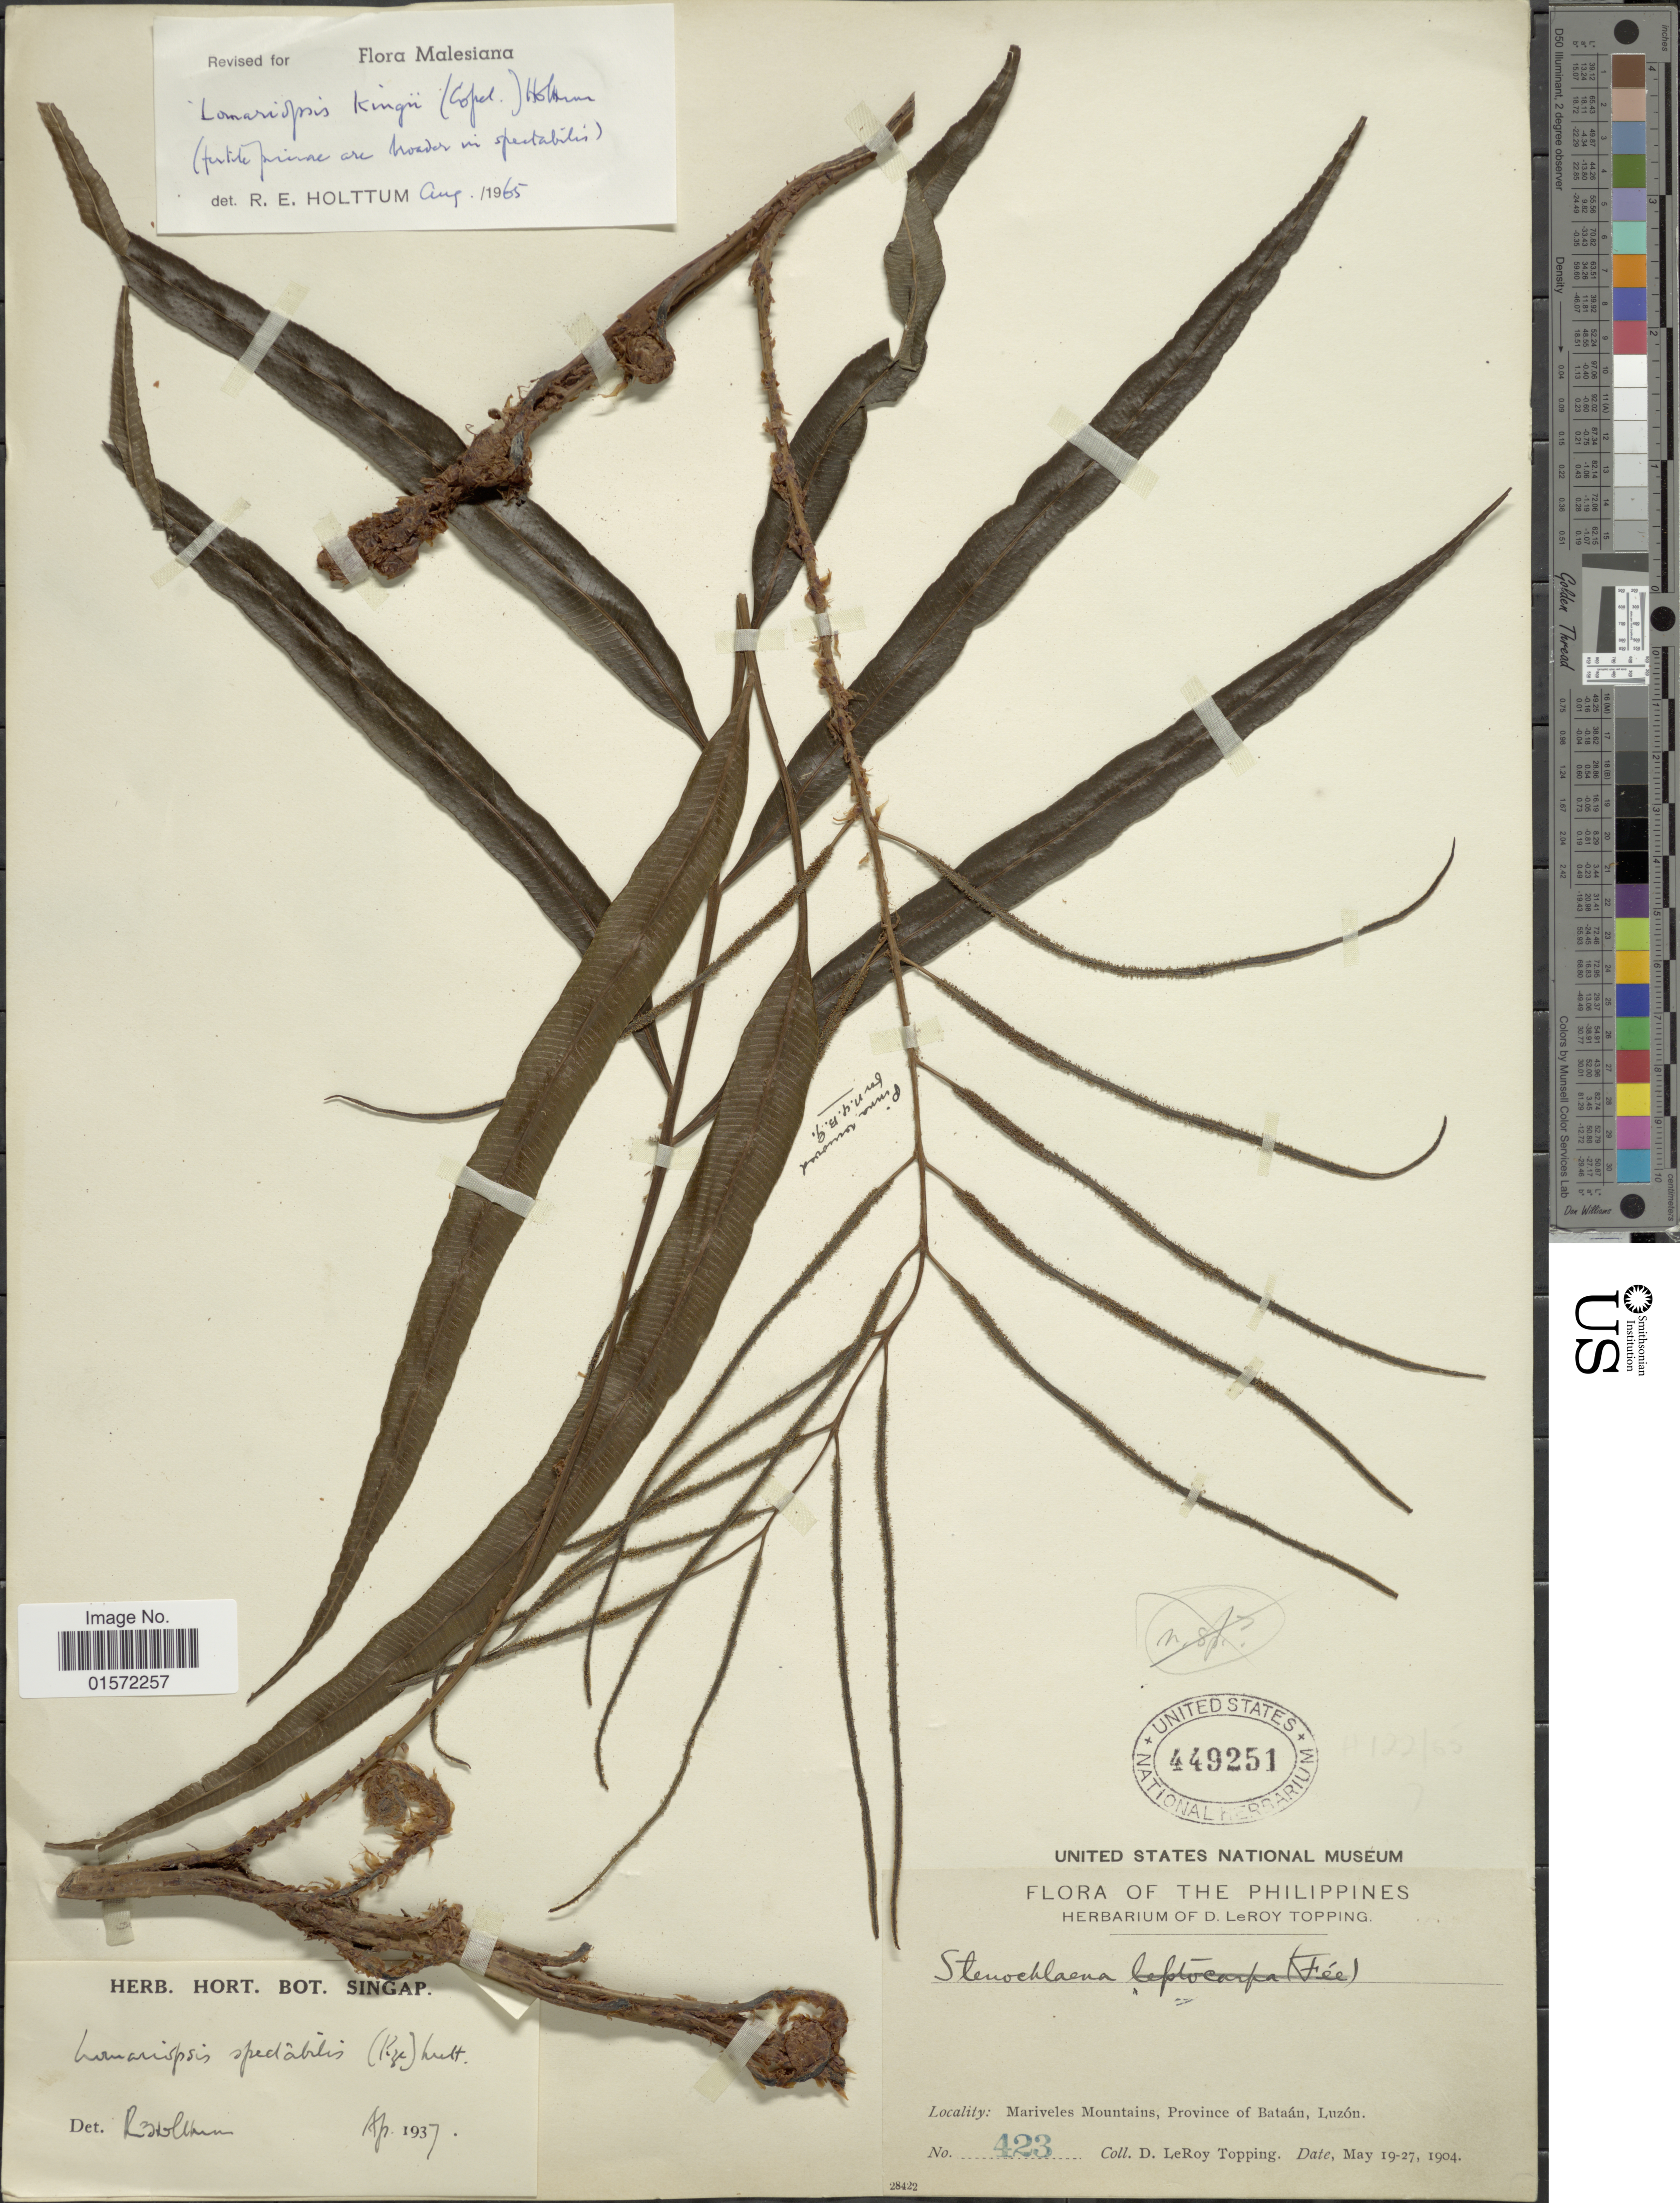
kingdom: Plantae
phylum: Tracheophyta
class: Polypodiopsida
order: Polypodiales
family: Lomariopsidaceae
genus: Lomariopsis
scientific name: Lomariopsis spectabilis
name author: (Kunze) Mett.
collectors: D. L. Topping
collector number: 423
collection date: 1904-05-19/1904-05-27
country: Philippines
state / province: Cagayan Valley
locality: Mariveles Mountains, Province of Bataán, Luzón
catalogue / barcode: US 449251